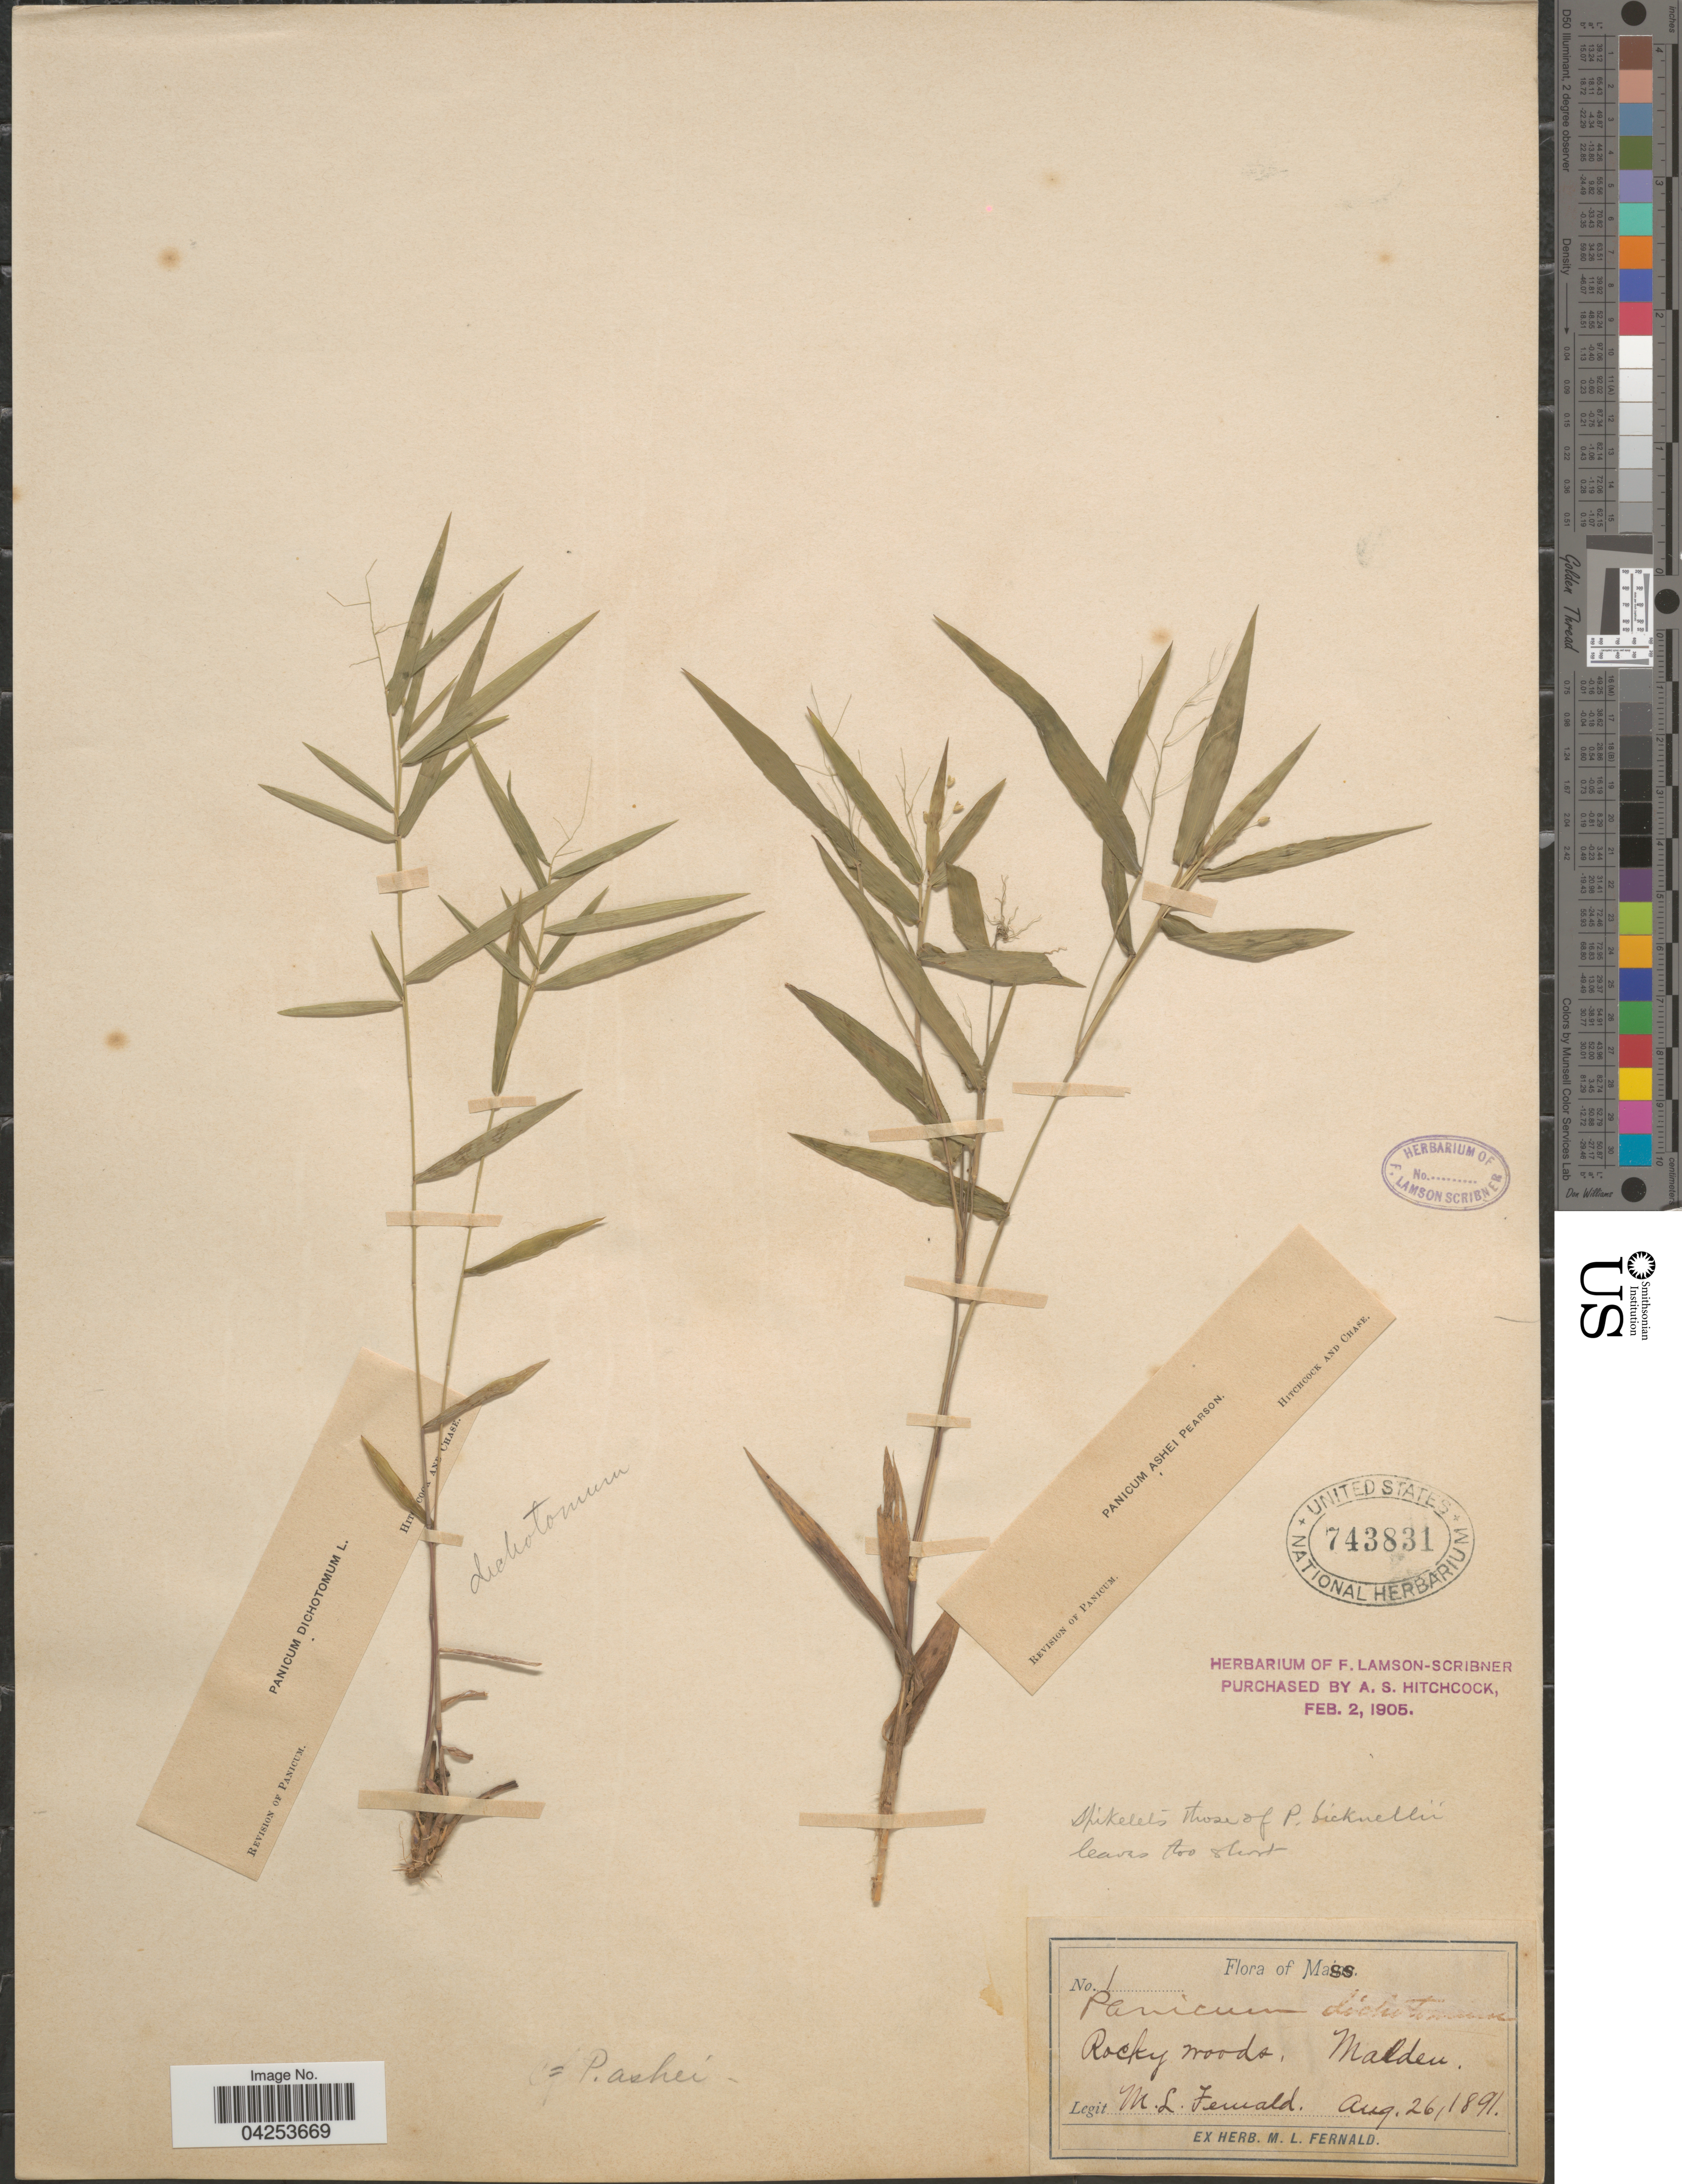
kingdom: Plantae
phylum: Tracheophyta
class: Liliopsida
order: Poales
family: Poaceae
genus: Dichanthelium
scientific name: Dichanthelium commutatum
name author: (Schult.) Gould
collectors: M. L. Fernald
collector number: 1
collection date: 1891-08-26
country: United States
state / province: Massachusetts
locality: Rocky woods, Walden.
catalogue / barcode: US 743831